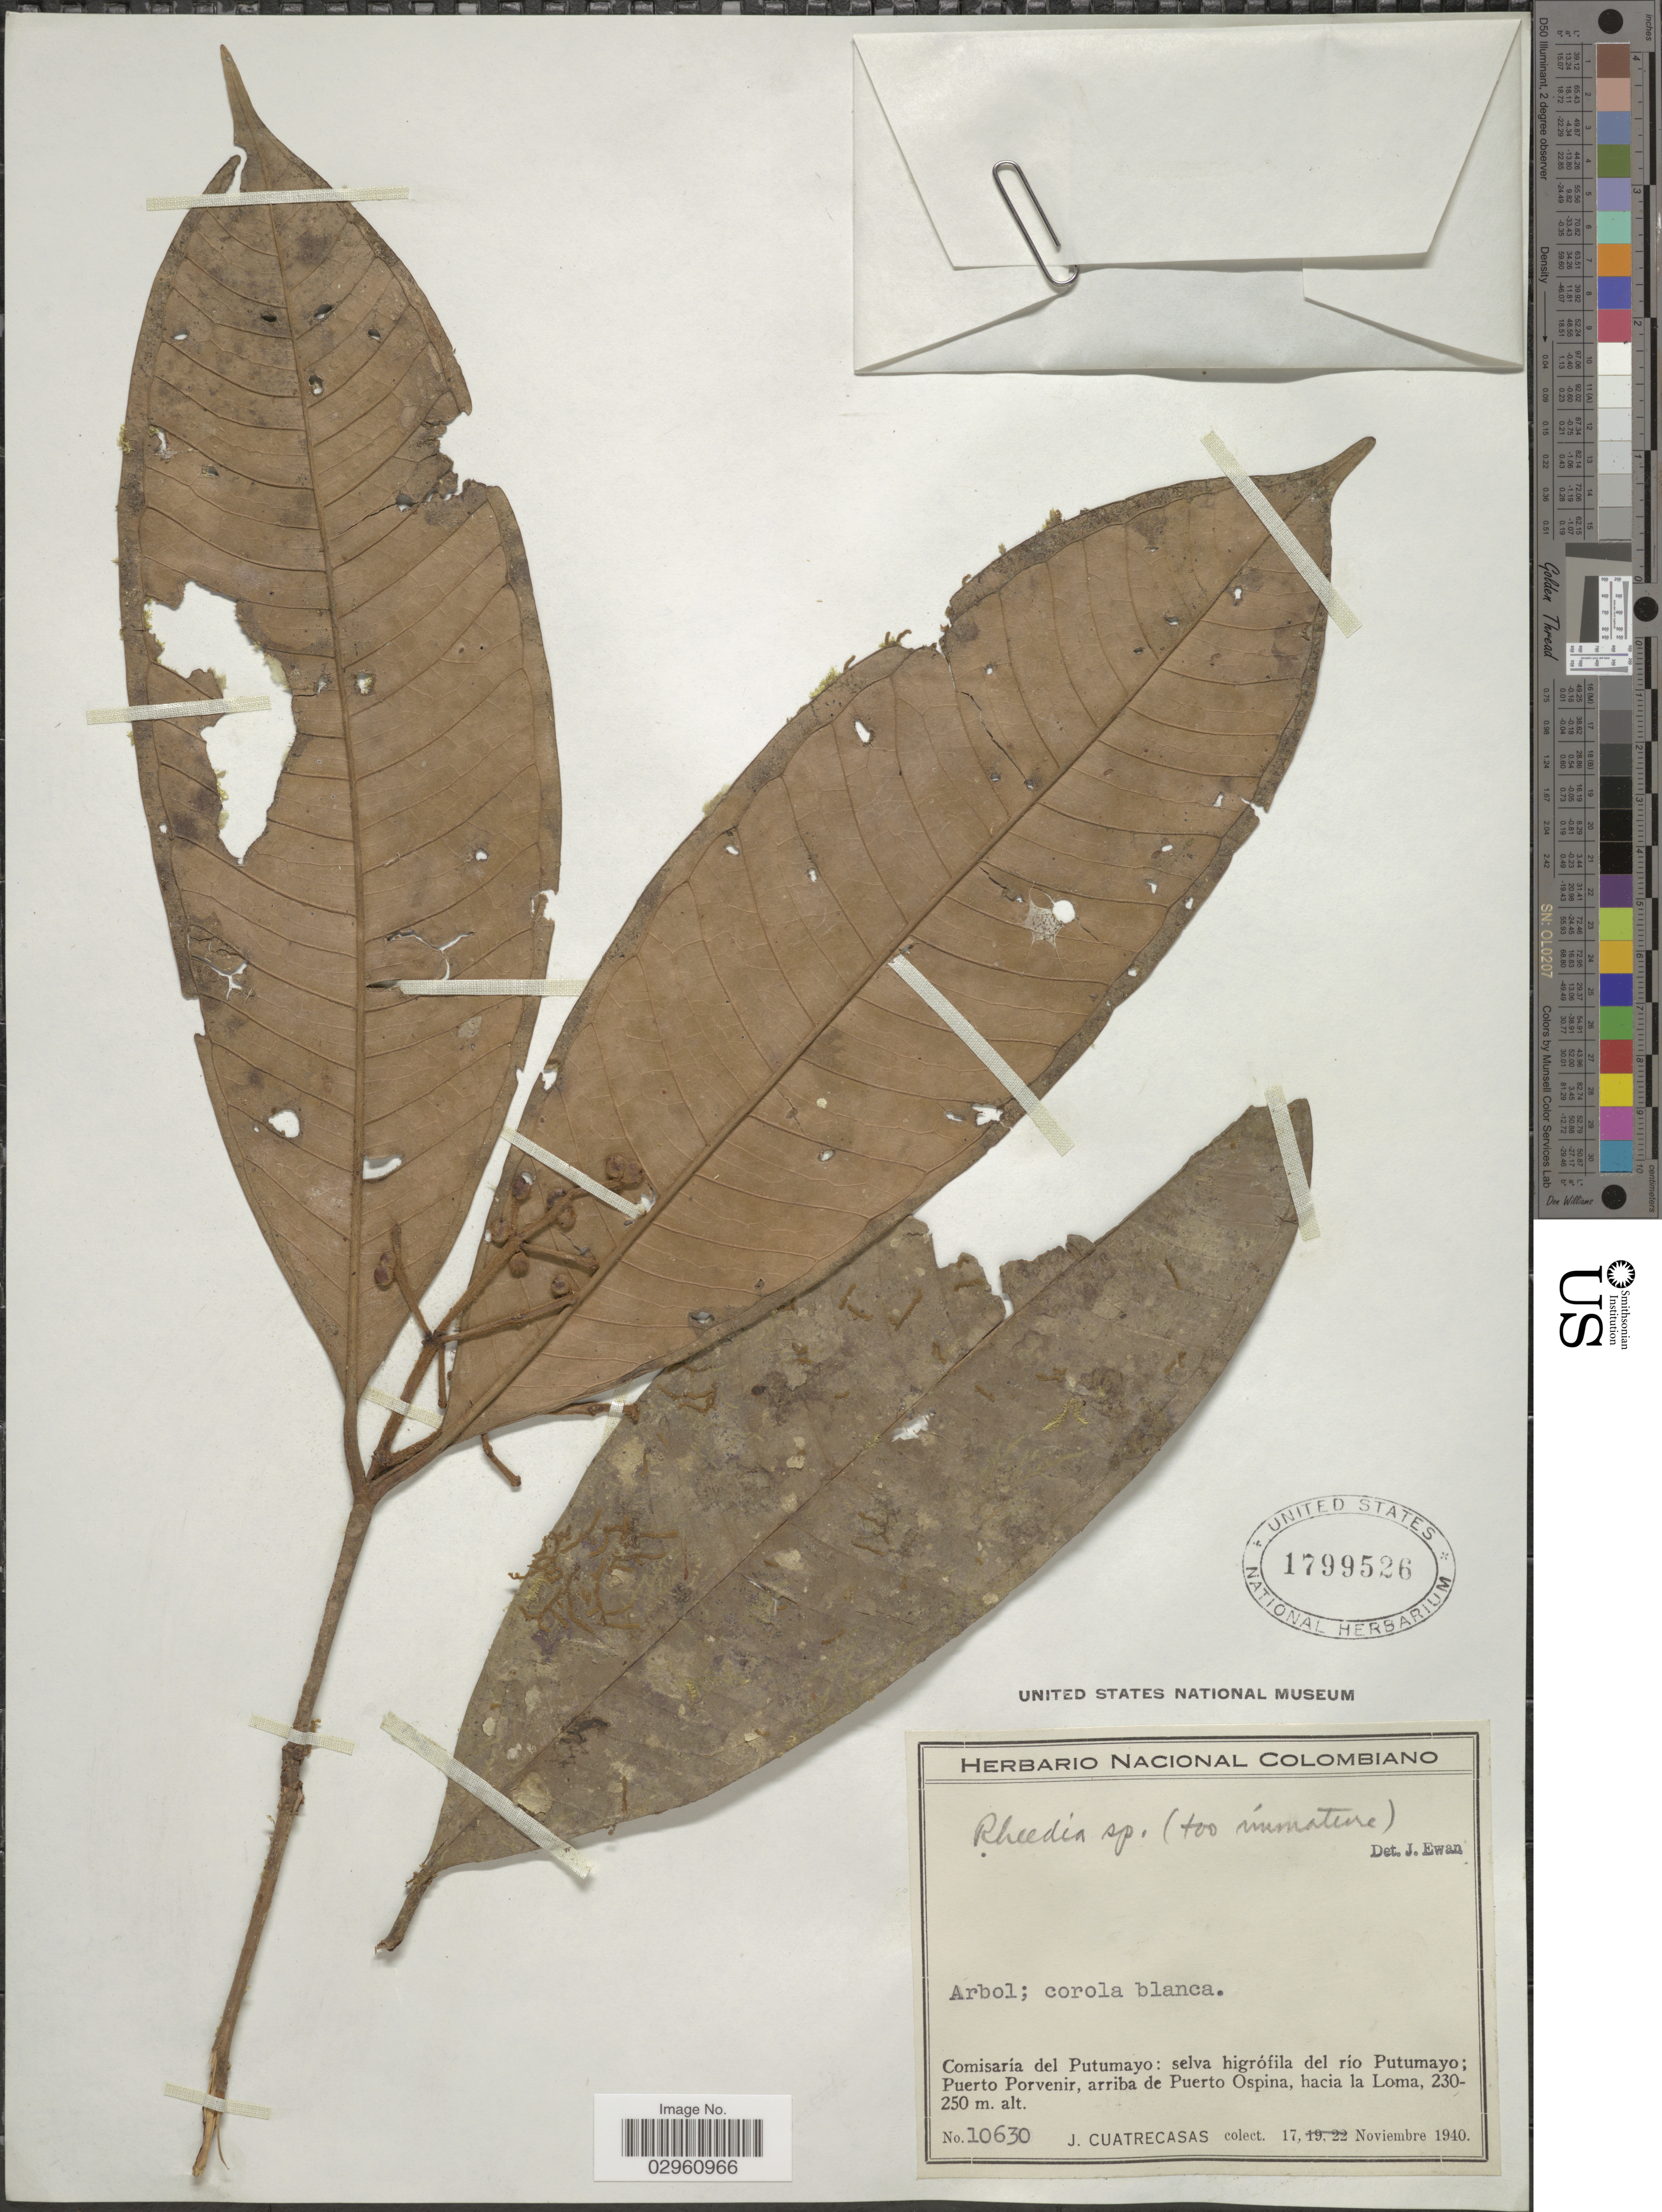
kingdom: Plantae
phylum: Tracheophyta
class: Magnoliopsida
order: Myrtales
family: Myrtaceae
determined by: Acevedo-Rodriguez, P., (US), Smithsonian Institution - National Museum of Natural History (UNITED STATES)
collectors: J. Cuatrecasas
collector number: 10630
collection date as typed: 17 Nov 1940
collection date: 1940-11-17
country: Colombia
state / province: Putumayo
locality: Rio Putumayo, Puerto Porvenir, Arriba de Puerto Ospina, Hacia La Loma.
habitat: Selva higrófila del río.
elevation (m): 230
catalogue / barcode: US 1799526